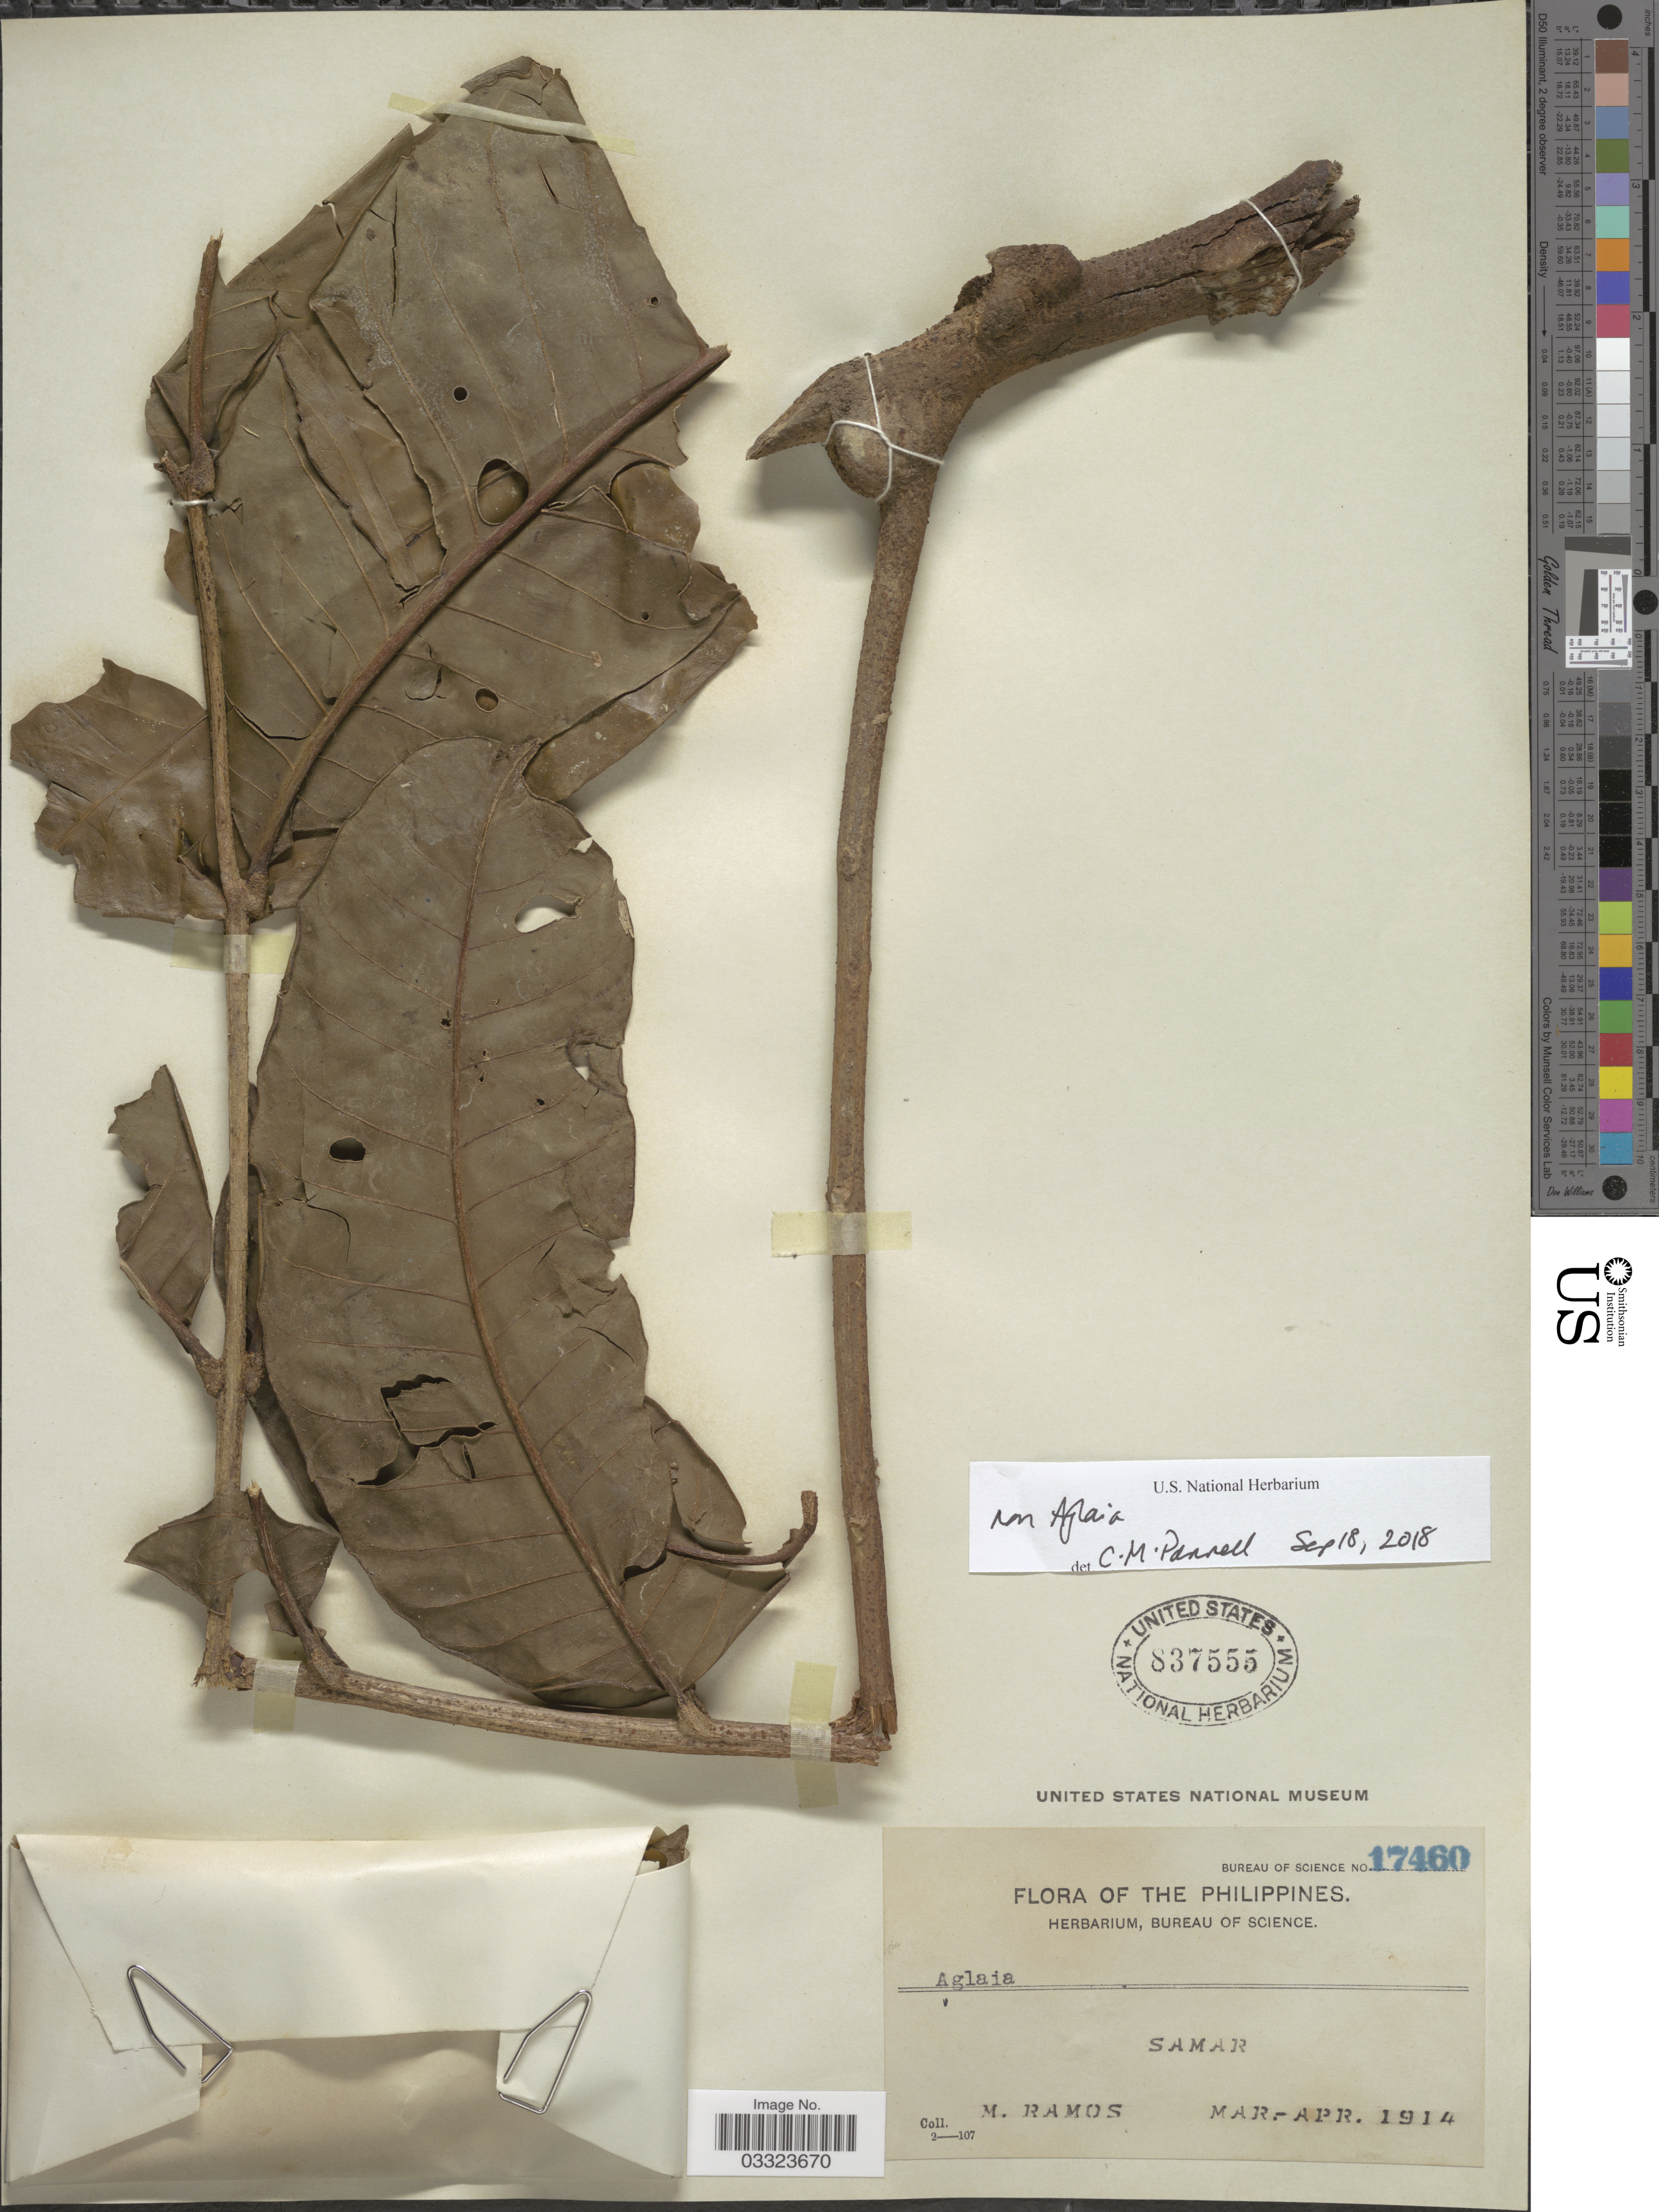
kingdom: Plantae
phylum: Tracheophyta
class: Magnoliopsida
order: Sapindales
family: Meliaceae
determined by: Pannell, C. M.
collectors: M. Ramos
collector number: Bureau of Science 17460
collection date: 1914-03/1914-04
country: Philippines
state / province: Eastern Visayas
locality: Samar.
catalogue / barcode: US 837555